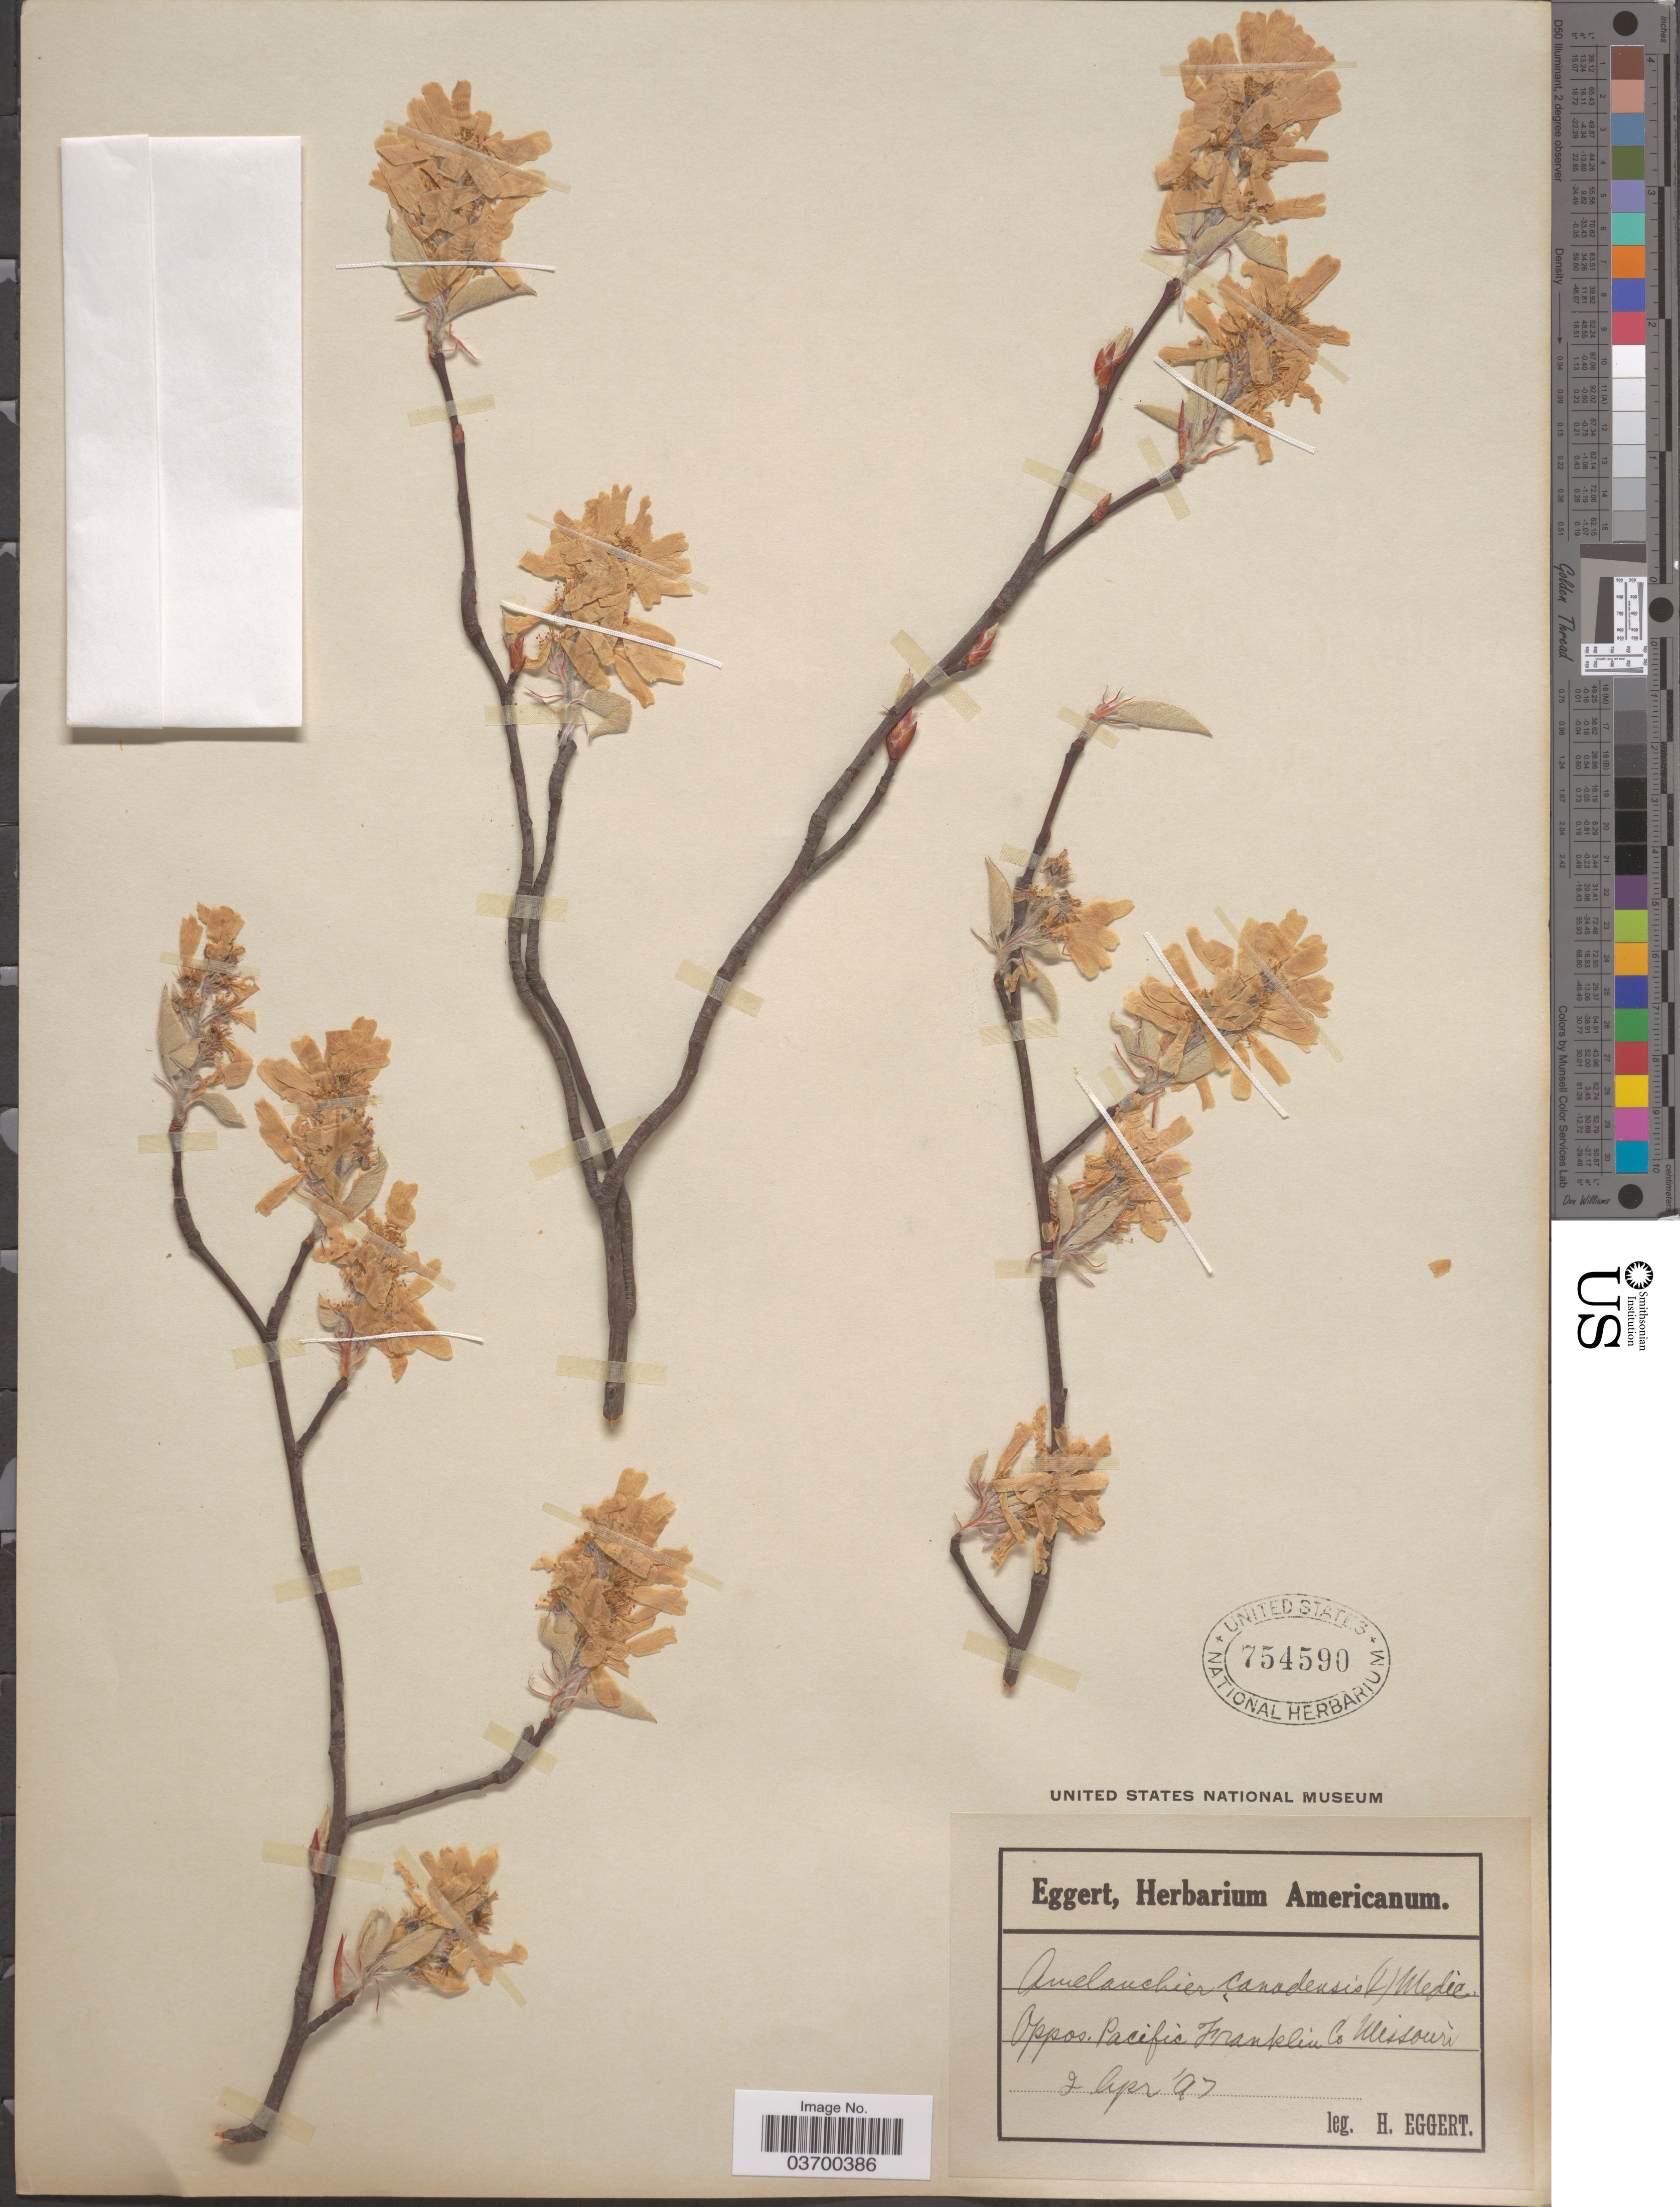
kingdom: Plantae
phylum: Tracheophyta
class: Magnoliopsida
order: Rosales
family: Rosaceae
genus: Amelanchier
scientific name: Amelanchier canadensis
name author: (L.) Medic.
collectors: H. Eggert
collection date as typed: Transcribed d/m/y: 2/4/97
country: United States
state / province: Missouri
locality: Oppos. Pacific Franklin Co.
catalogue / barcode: US 754590